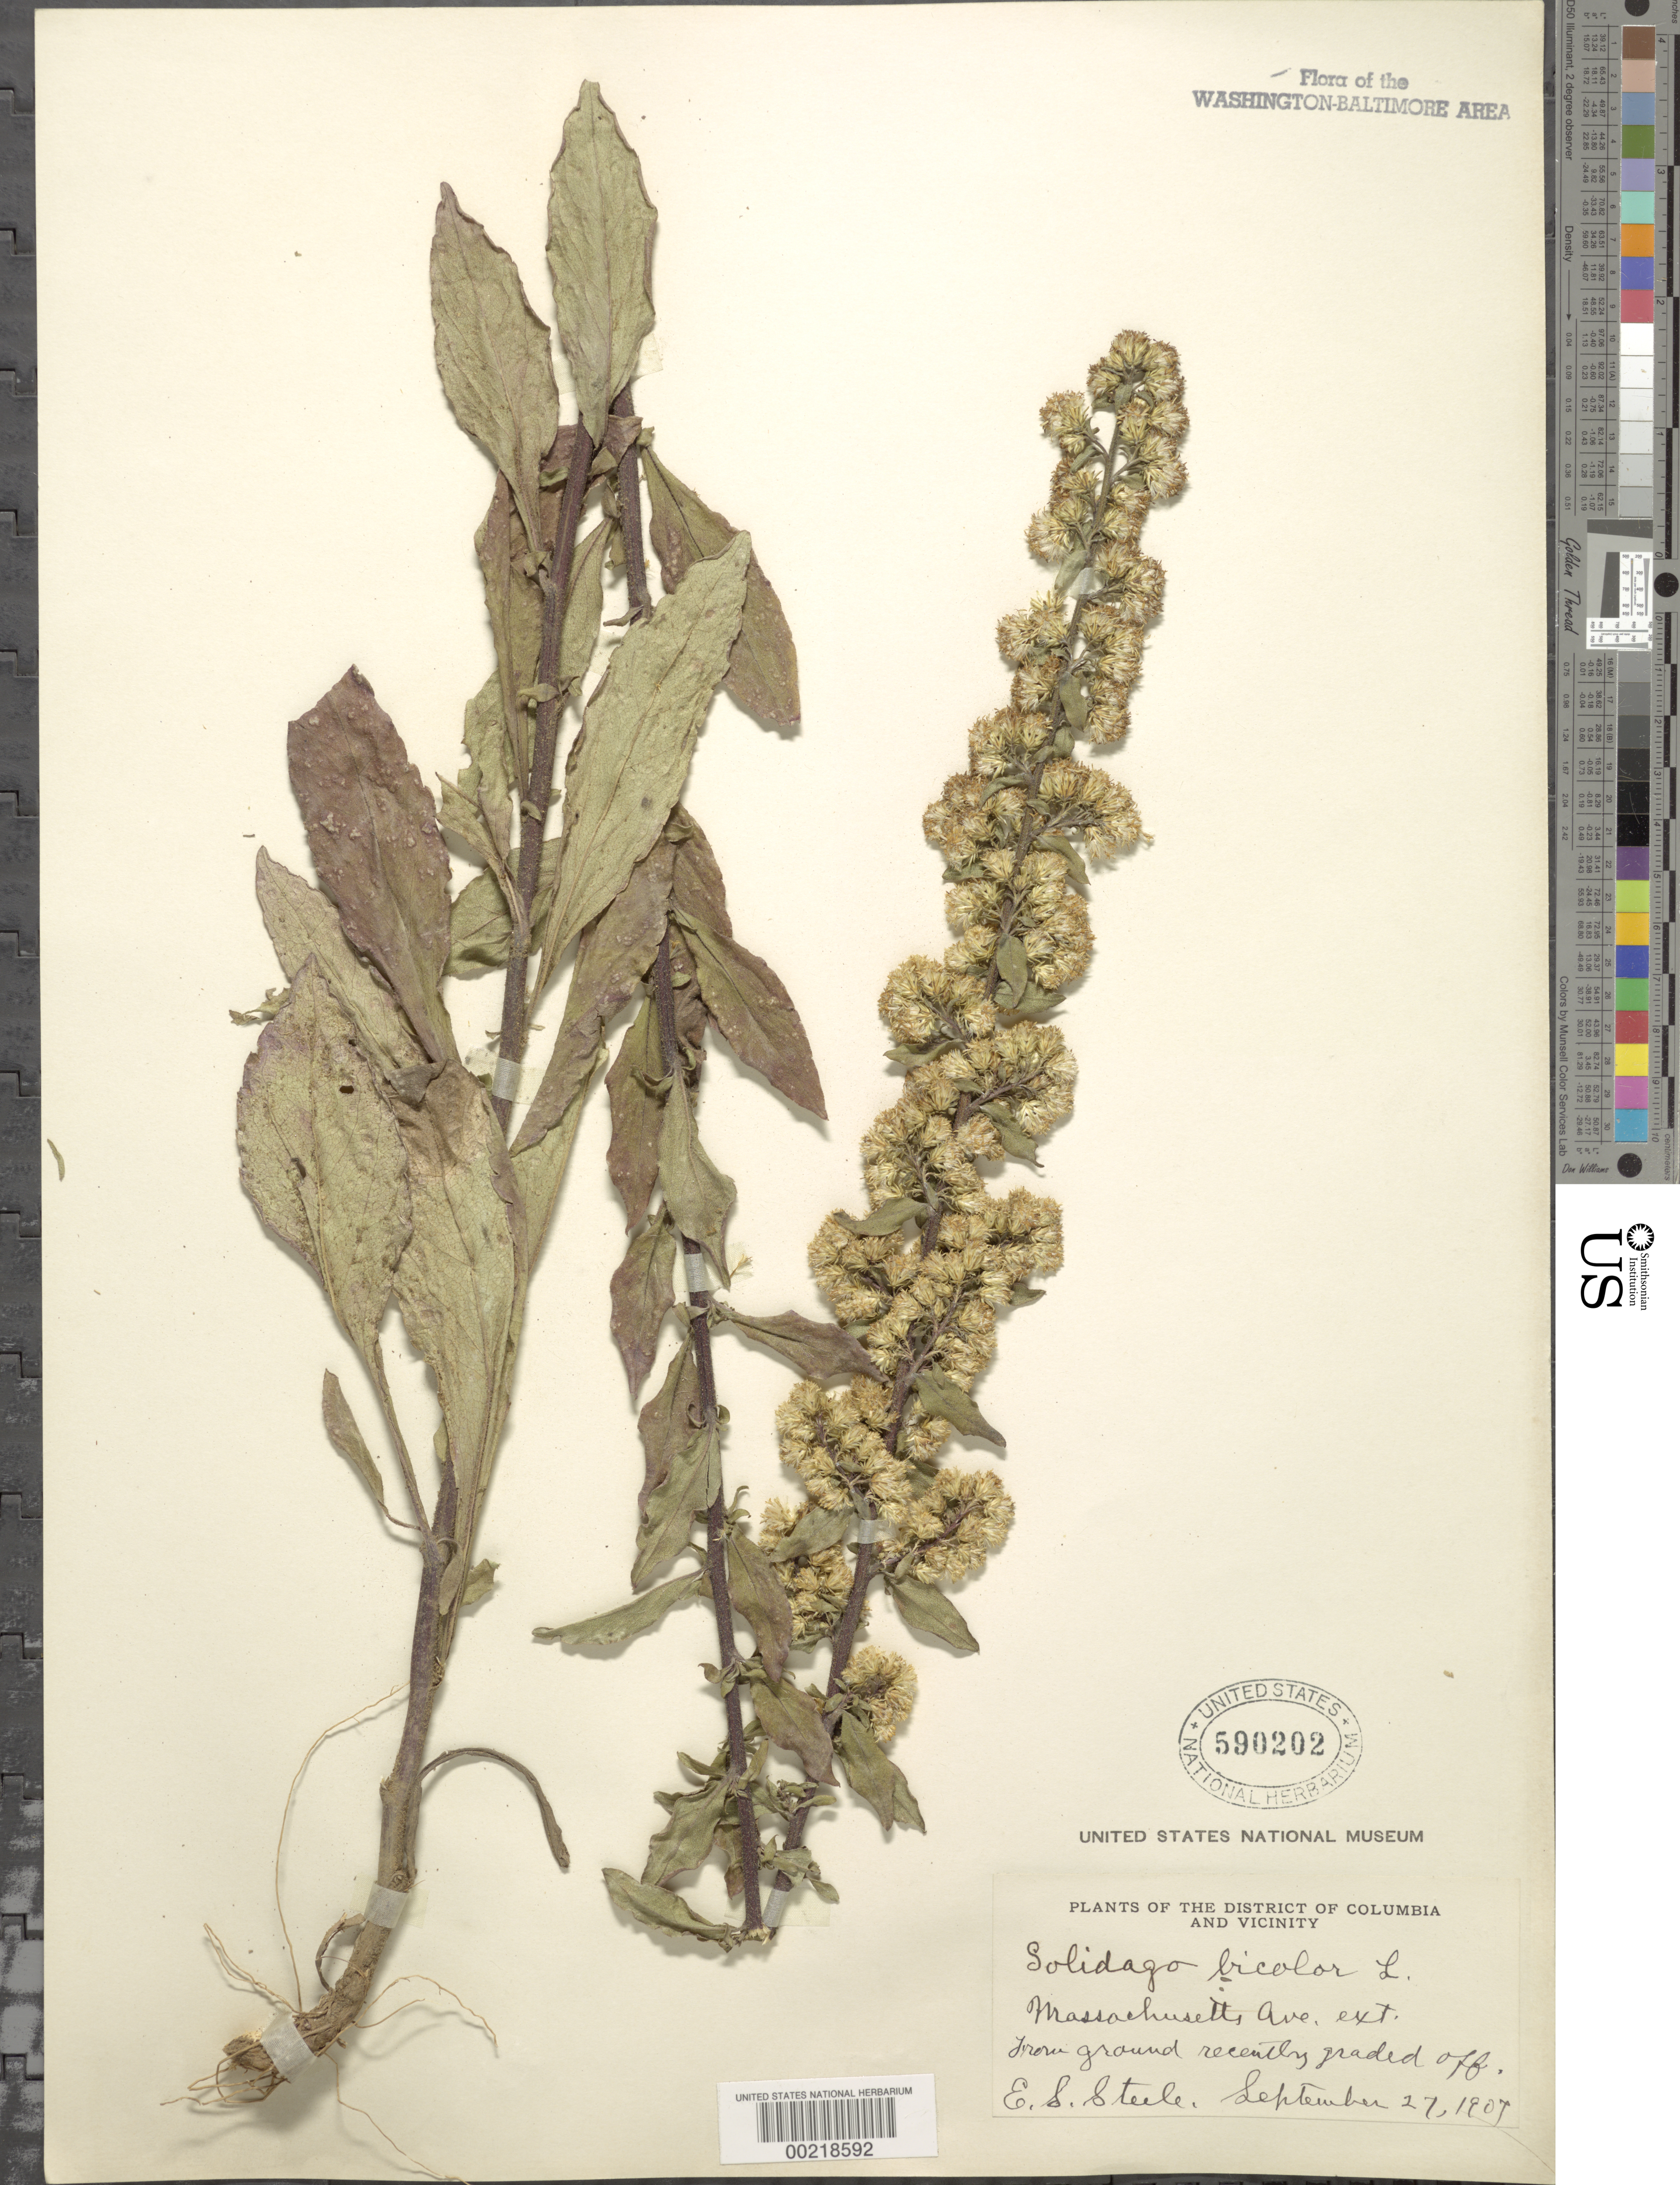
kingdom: Plantae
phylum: Tracheophyta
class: Magnoliopsida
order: Asterales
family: Asteraceae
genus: Solidago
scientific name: Solidago bicolor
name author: L.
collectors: E. Steele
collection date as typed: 27 Sep 1907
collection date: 1907-09-27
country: United States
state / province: District of Columbia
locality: Mass. Ave. ext.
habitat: Ground recently graded off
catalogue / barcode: US 590202